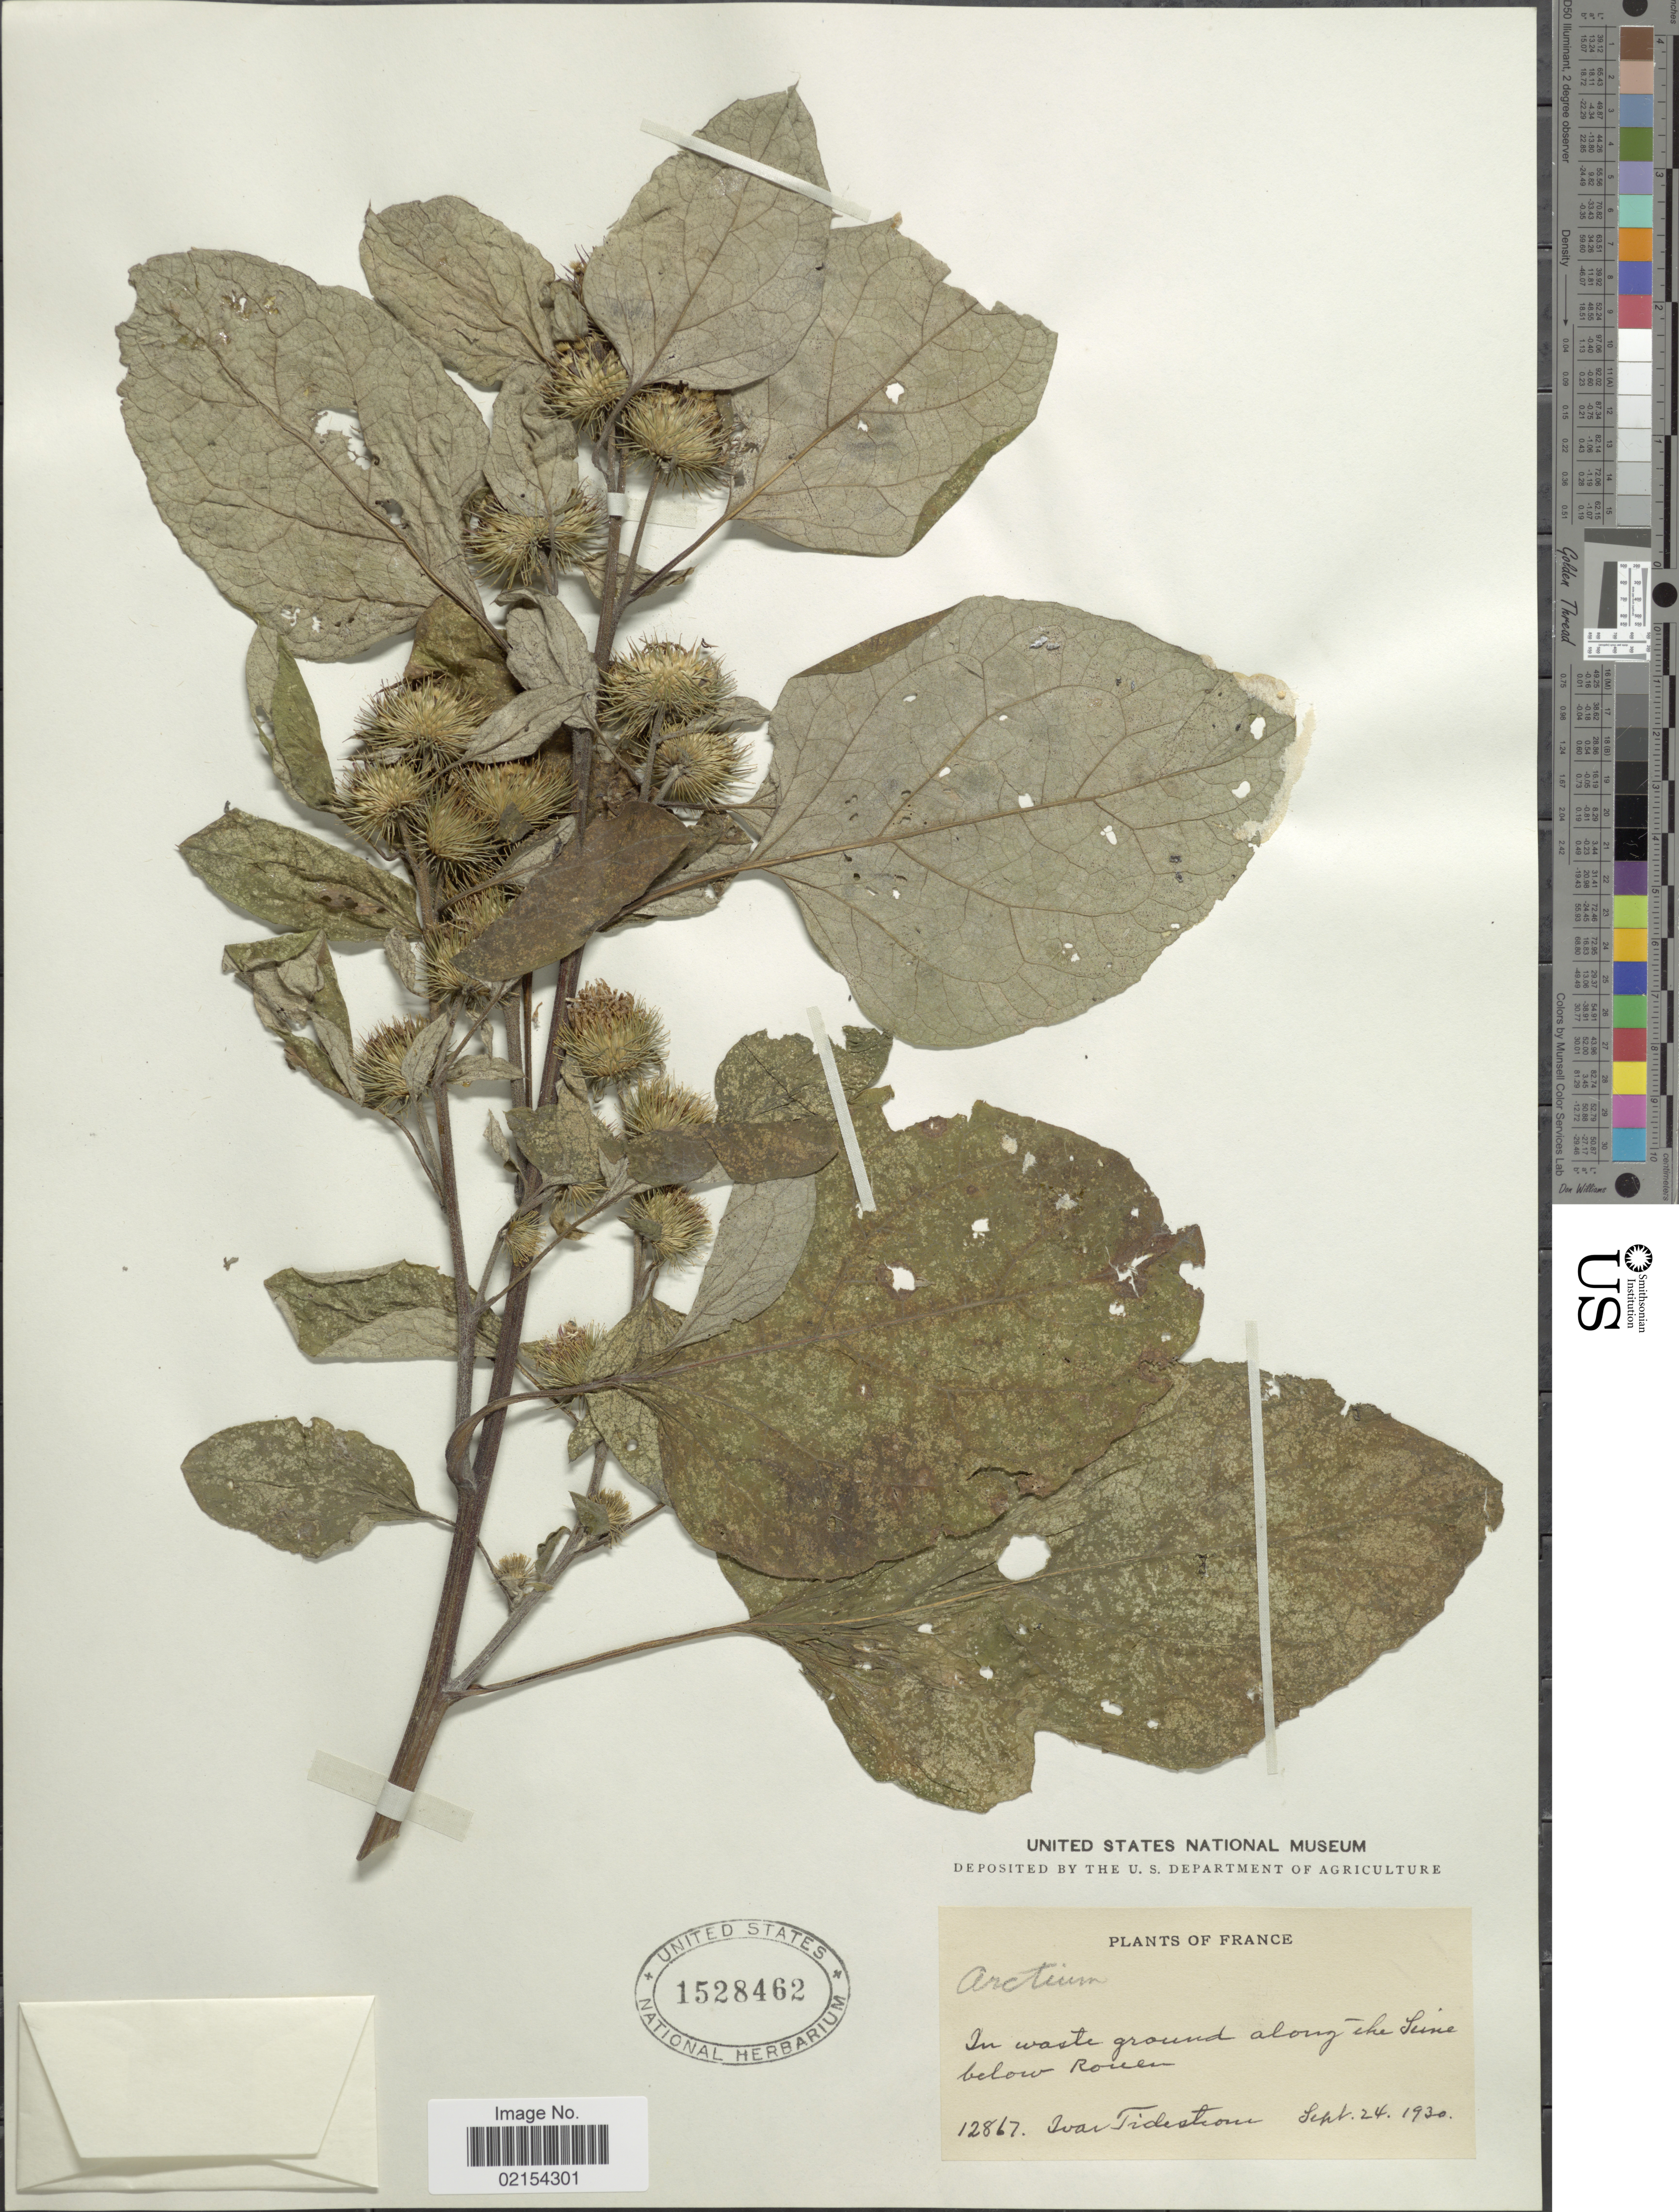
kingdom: Plantae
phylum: Tracheophyta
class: Magnoliopsida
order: Asterales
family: Asteraceae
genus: Arctium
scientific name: Arctium sp.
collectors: I. F. Tidestrom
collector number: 12867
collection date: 1930-09-24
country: France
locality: Along the Seine below Ronen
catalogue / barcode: US 1528462